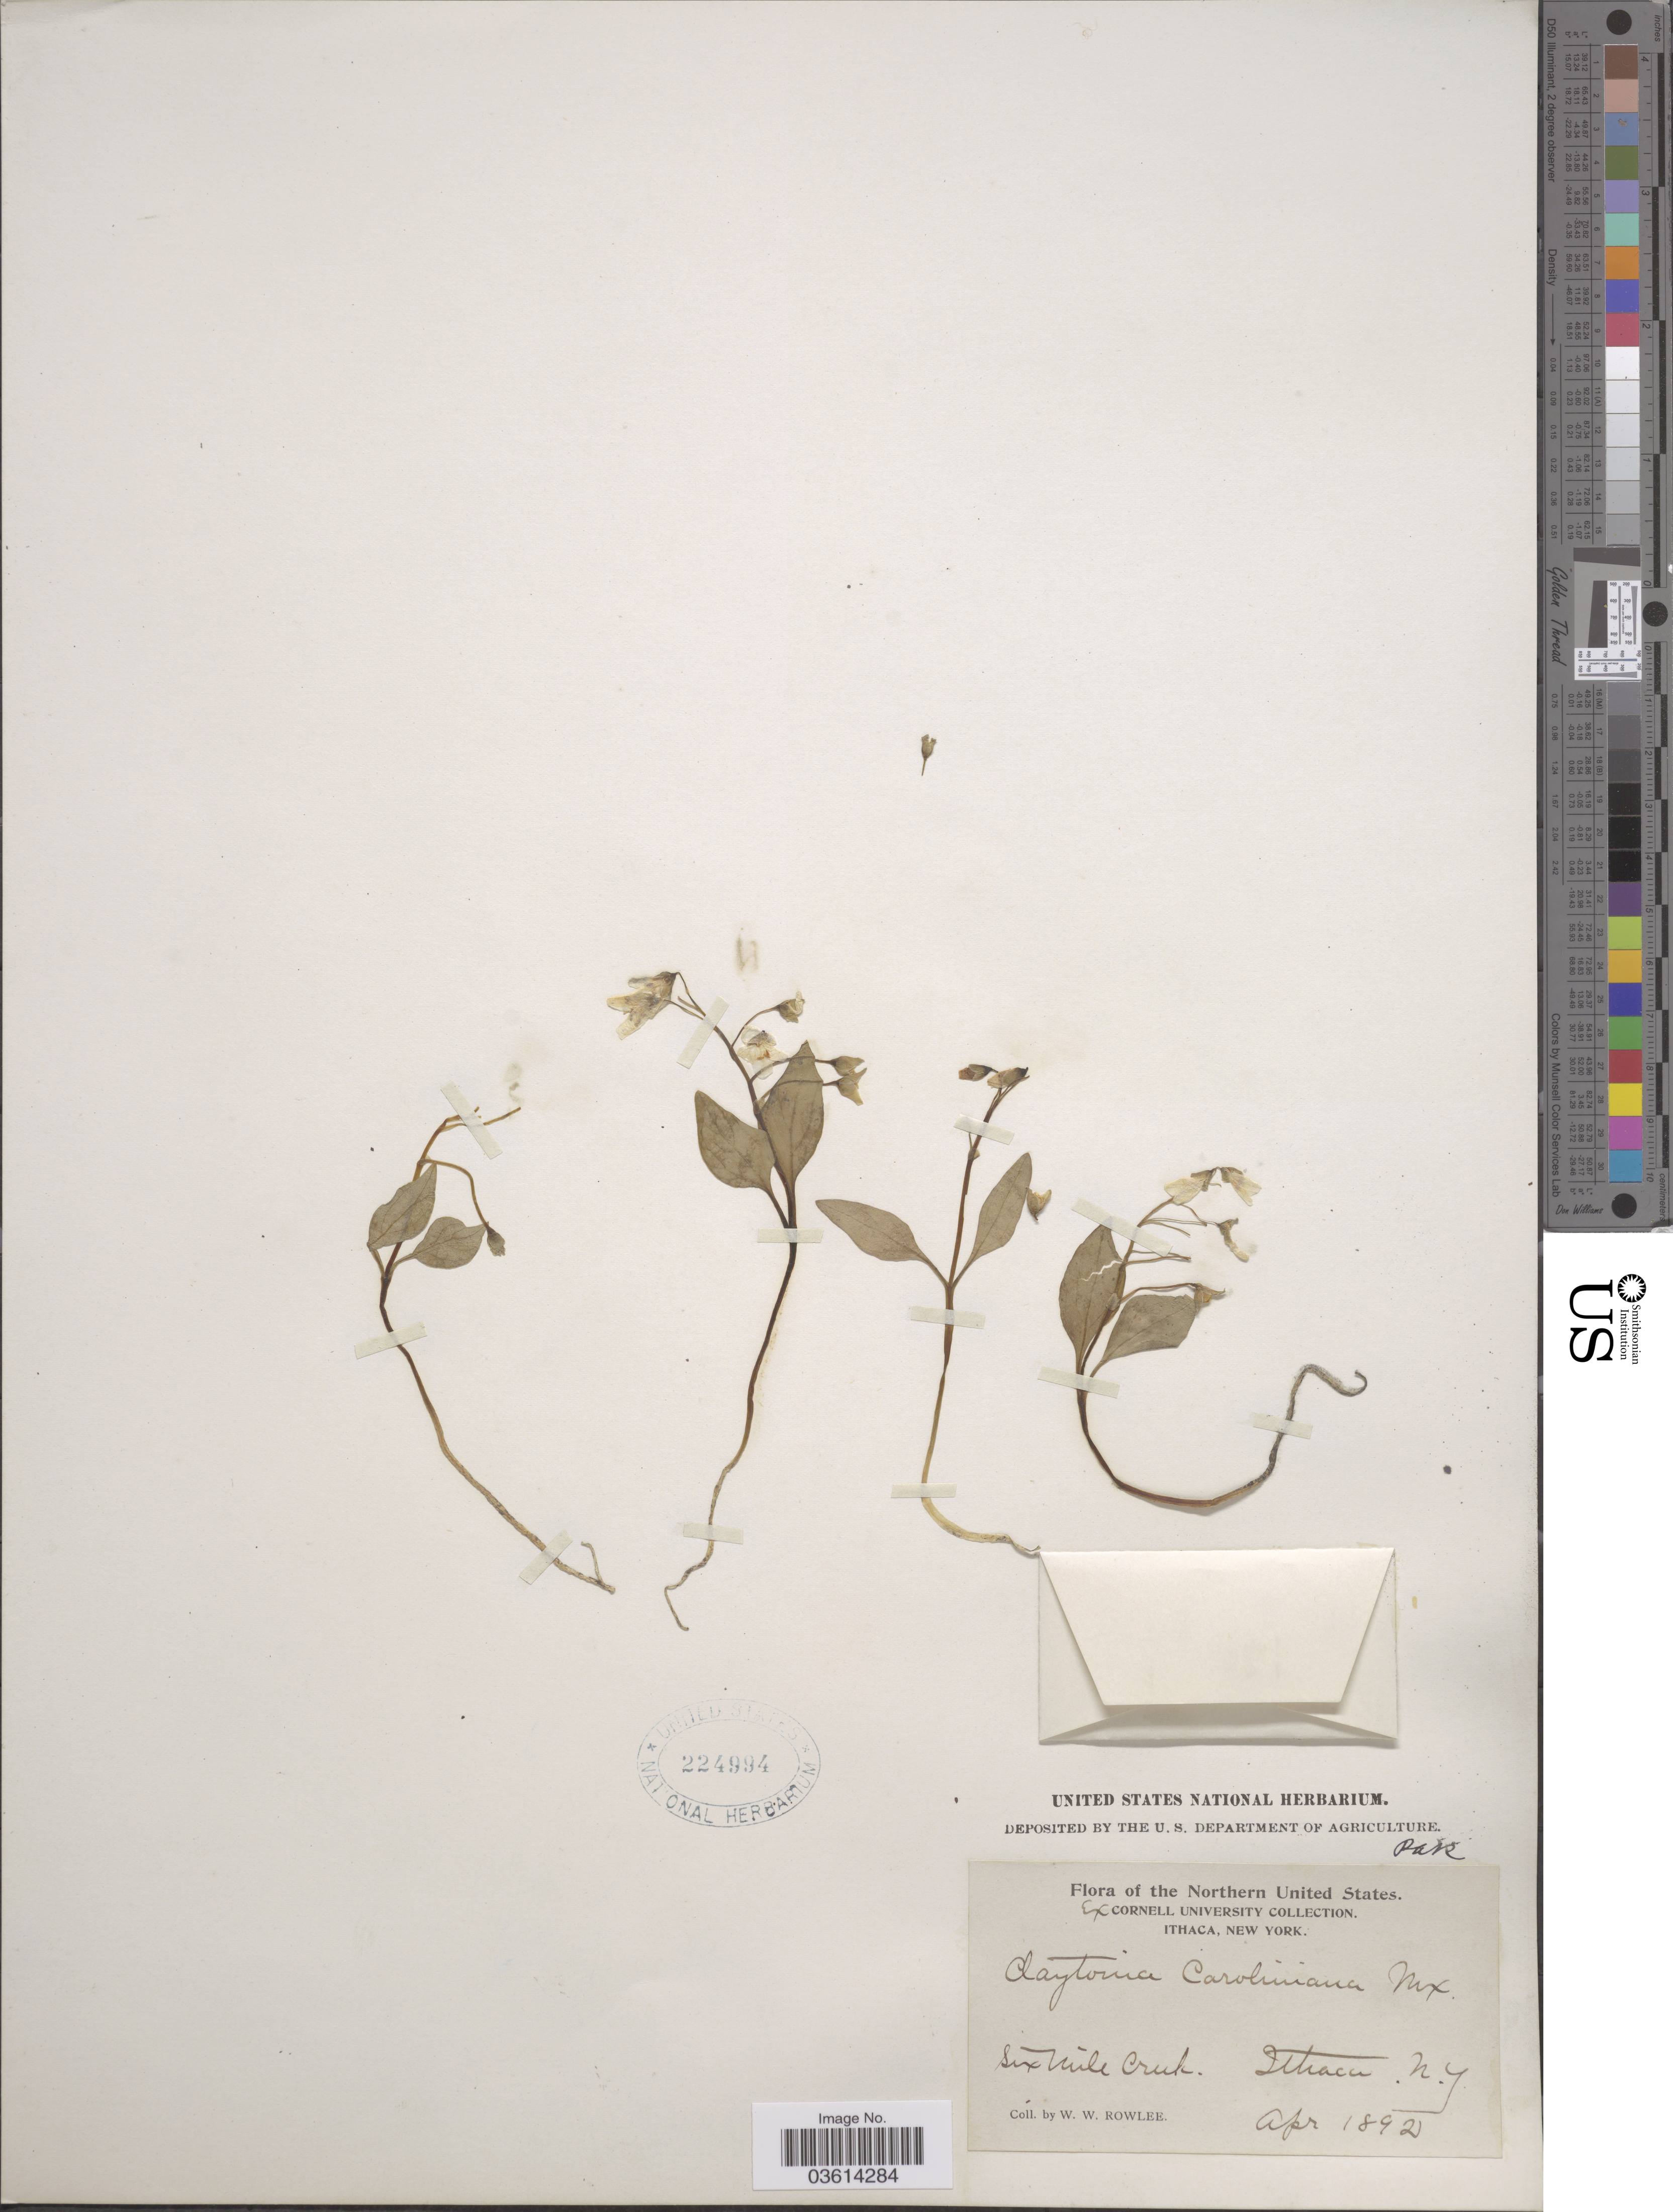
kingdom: Plantae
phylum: Tracheophyta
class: Magnoliopsida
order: Caryophyllales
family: Montiaceae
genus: Claytonia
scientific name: Claytonia caroliniana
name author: Michx.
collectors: W. W. Rowlee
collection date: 1892-04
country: United States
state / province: New York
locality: Northern United States. Six Mile Creek. Ithaca.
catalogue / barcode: US 224994